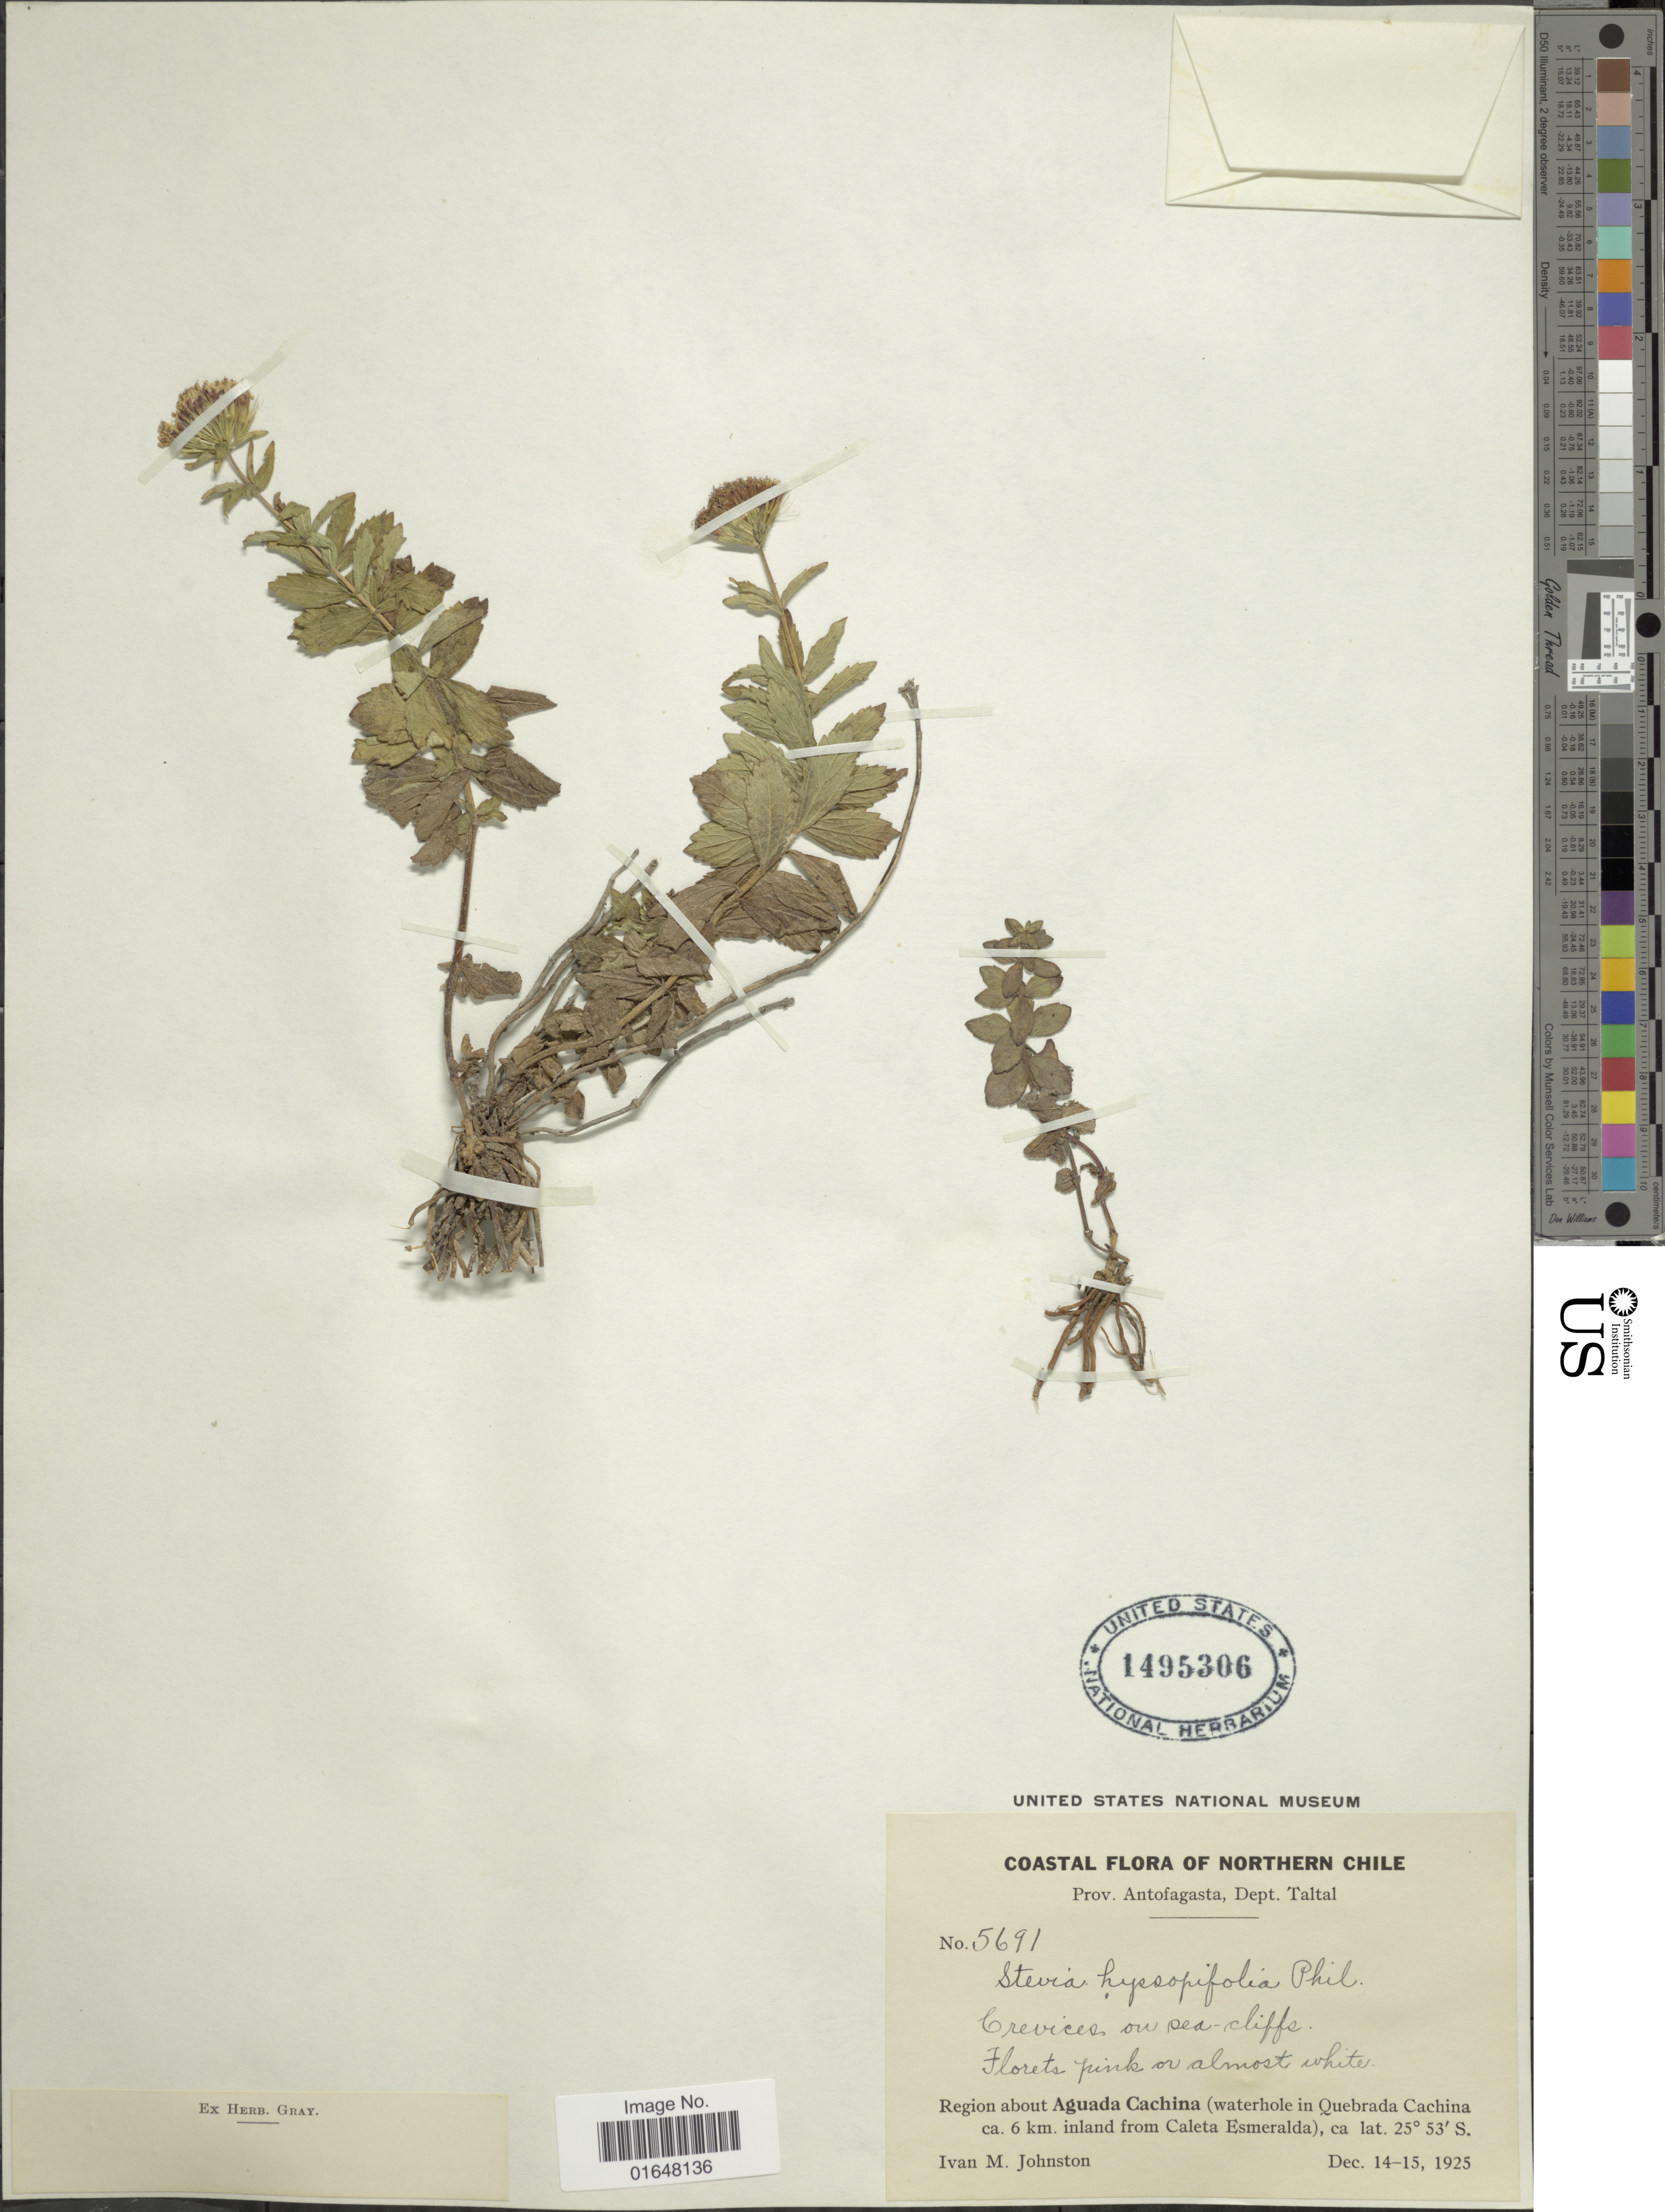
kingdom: Plantae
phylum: Tracheophyta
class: Magnoliopsida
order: Asterales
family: Asteraceae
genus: Stevia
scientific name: Stevia hyssopifolia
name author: Cav.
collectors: I.M. Johnston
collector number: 5691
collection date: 1925-12-14/1925-12-15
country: Chile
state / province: Antofagasta (II)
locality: Northern Chile, Dept. Taltal, region about Aguada Cachina (waterhole in Quebrada Cachina ca 6 km inland from Caleta Esmeralda)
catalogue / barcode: US 1495306